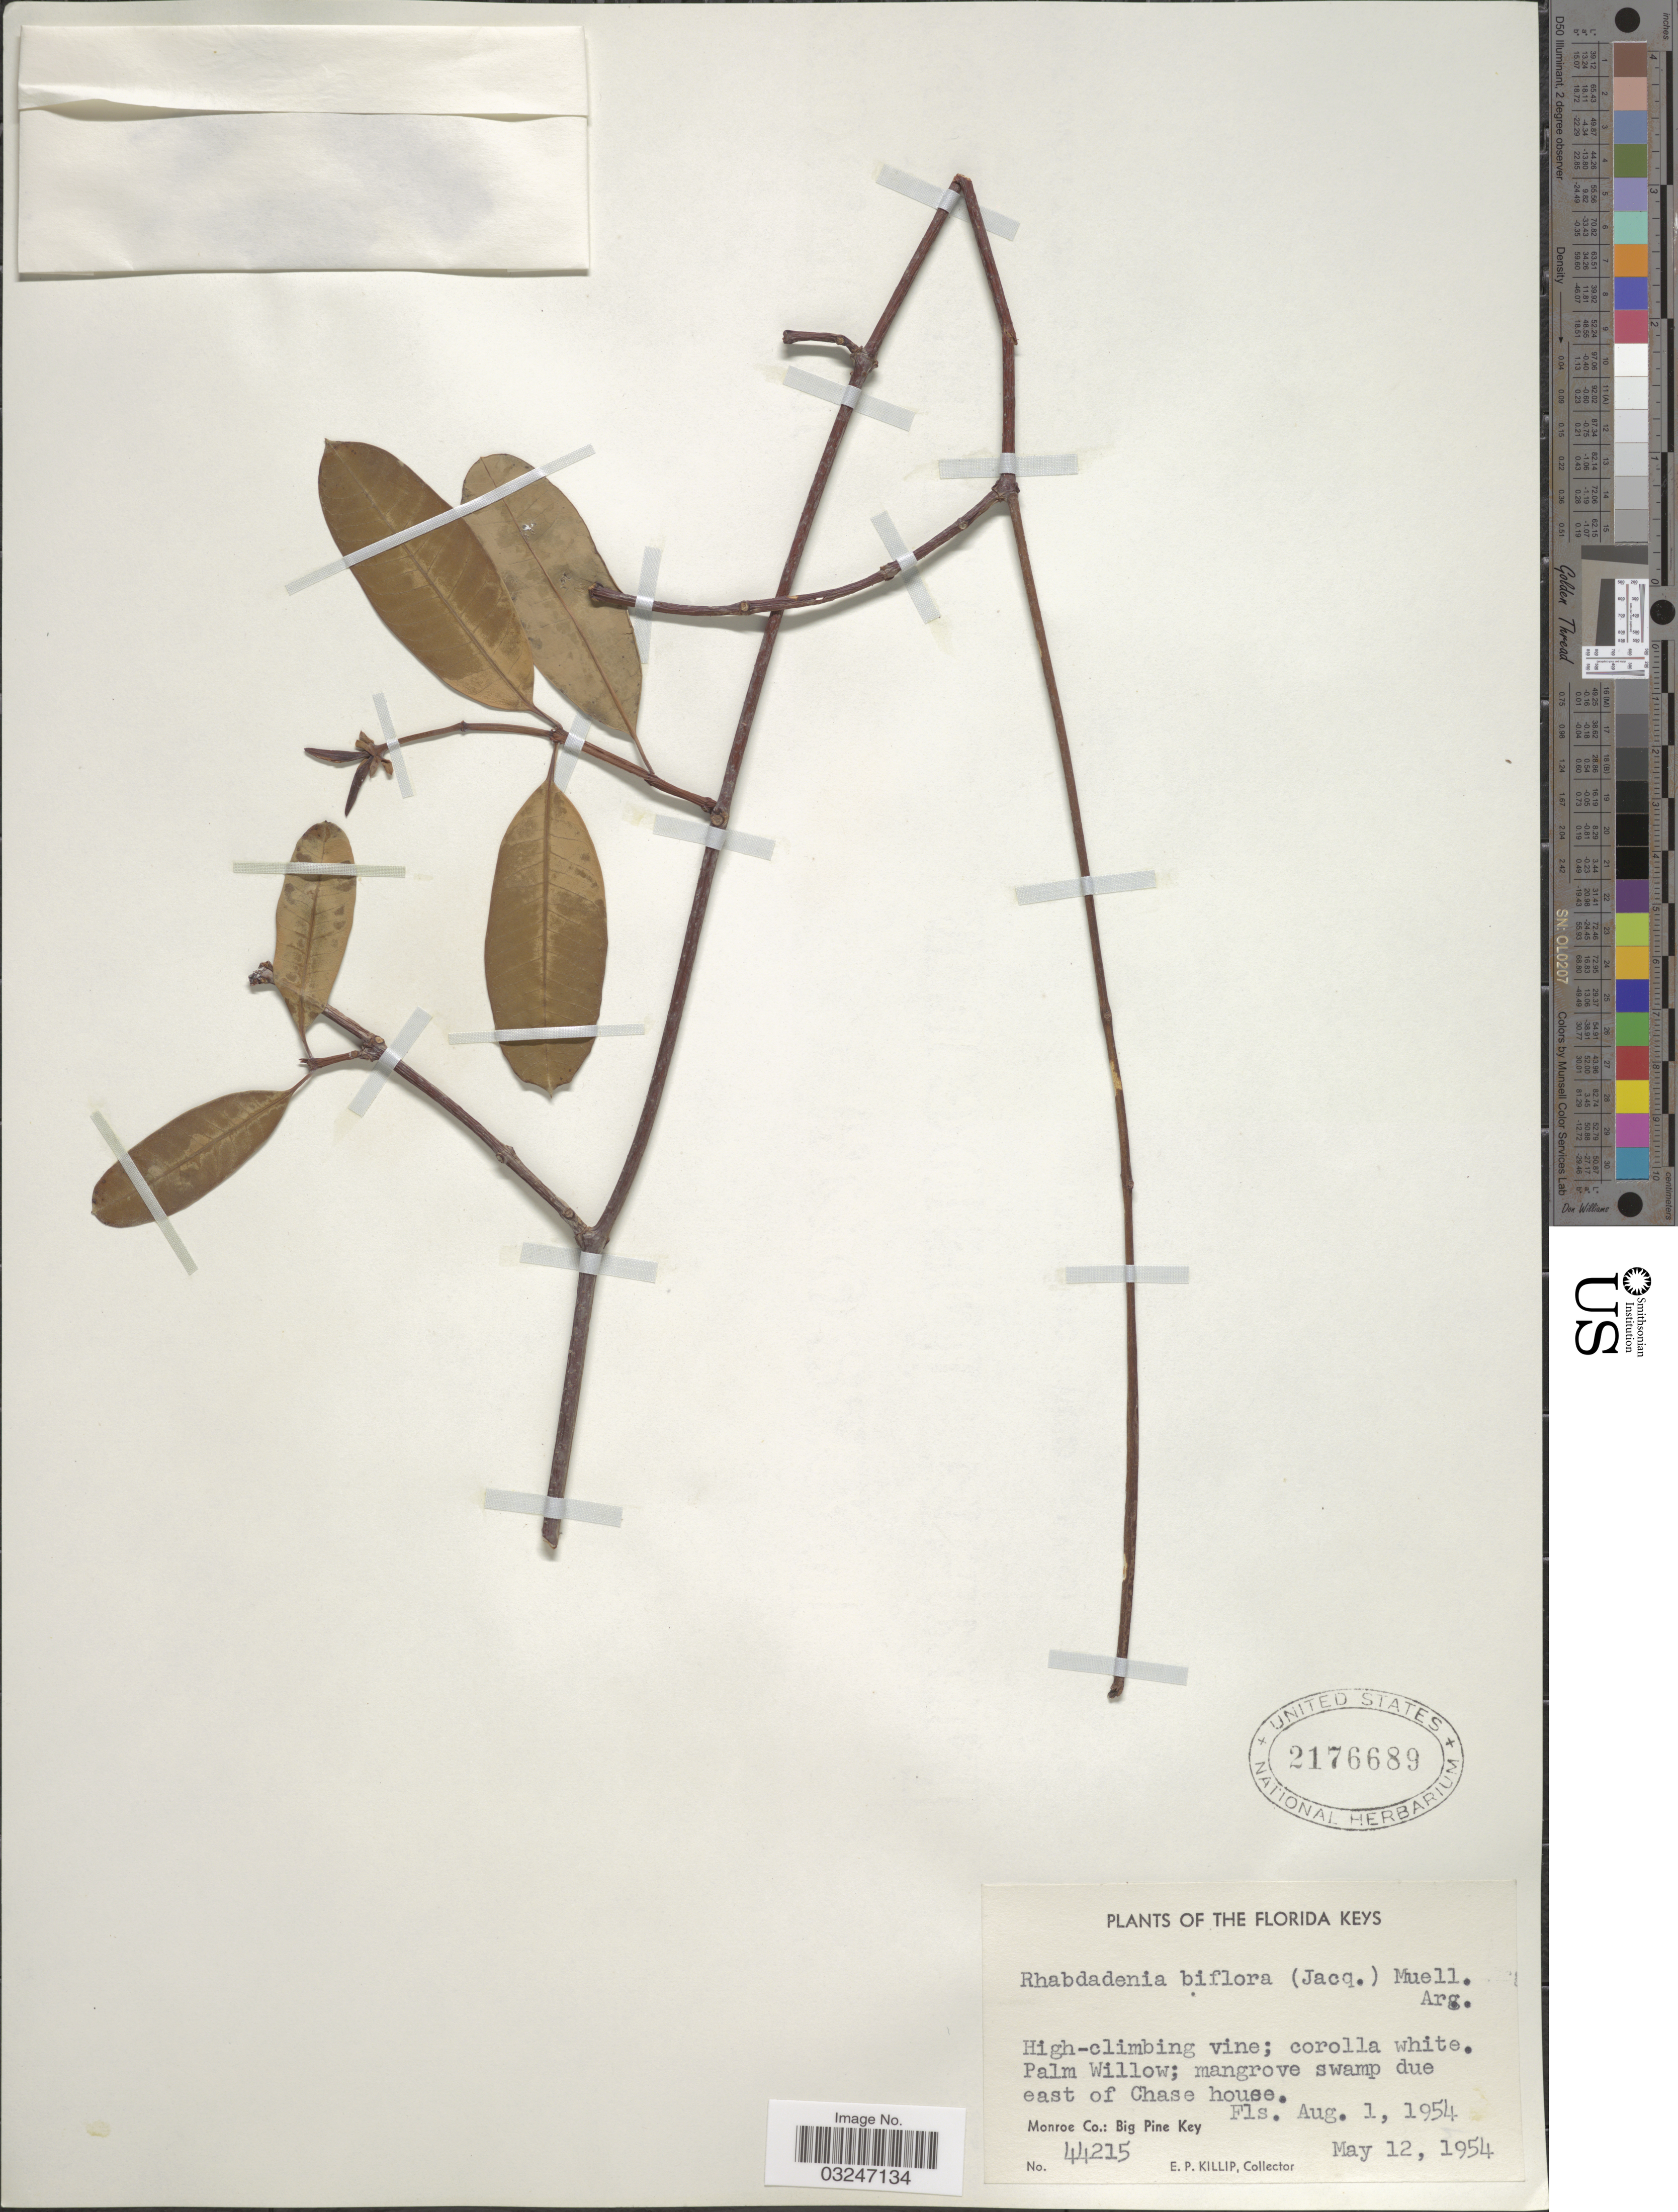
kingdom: Plantae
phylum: Tracheophyta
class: Magnoliopsida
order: Gentianales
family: Apocynaceae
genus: Rhabdadenia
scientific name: Rhabdadenia biflora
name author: (Jacq.) Müll. Arg.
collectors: E. P. Killip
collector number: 44215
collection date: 1954-05-12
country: United States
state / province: Florida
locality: Florida Keys. Palm Willow; magrove swamp due east of Chase house. Monroe Co.: Big Pine Key.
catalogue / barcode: US 2176689